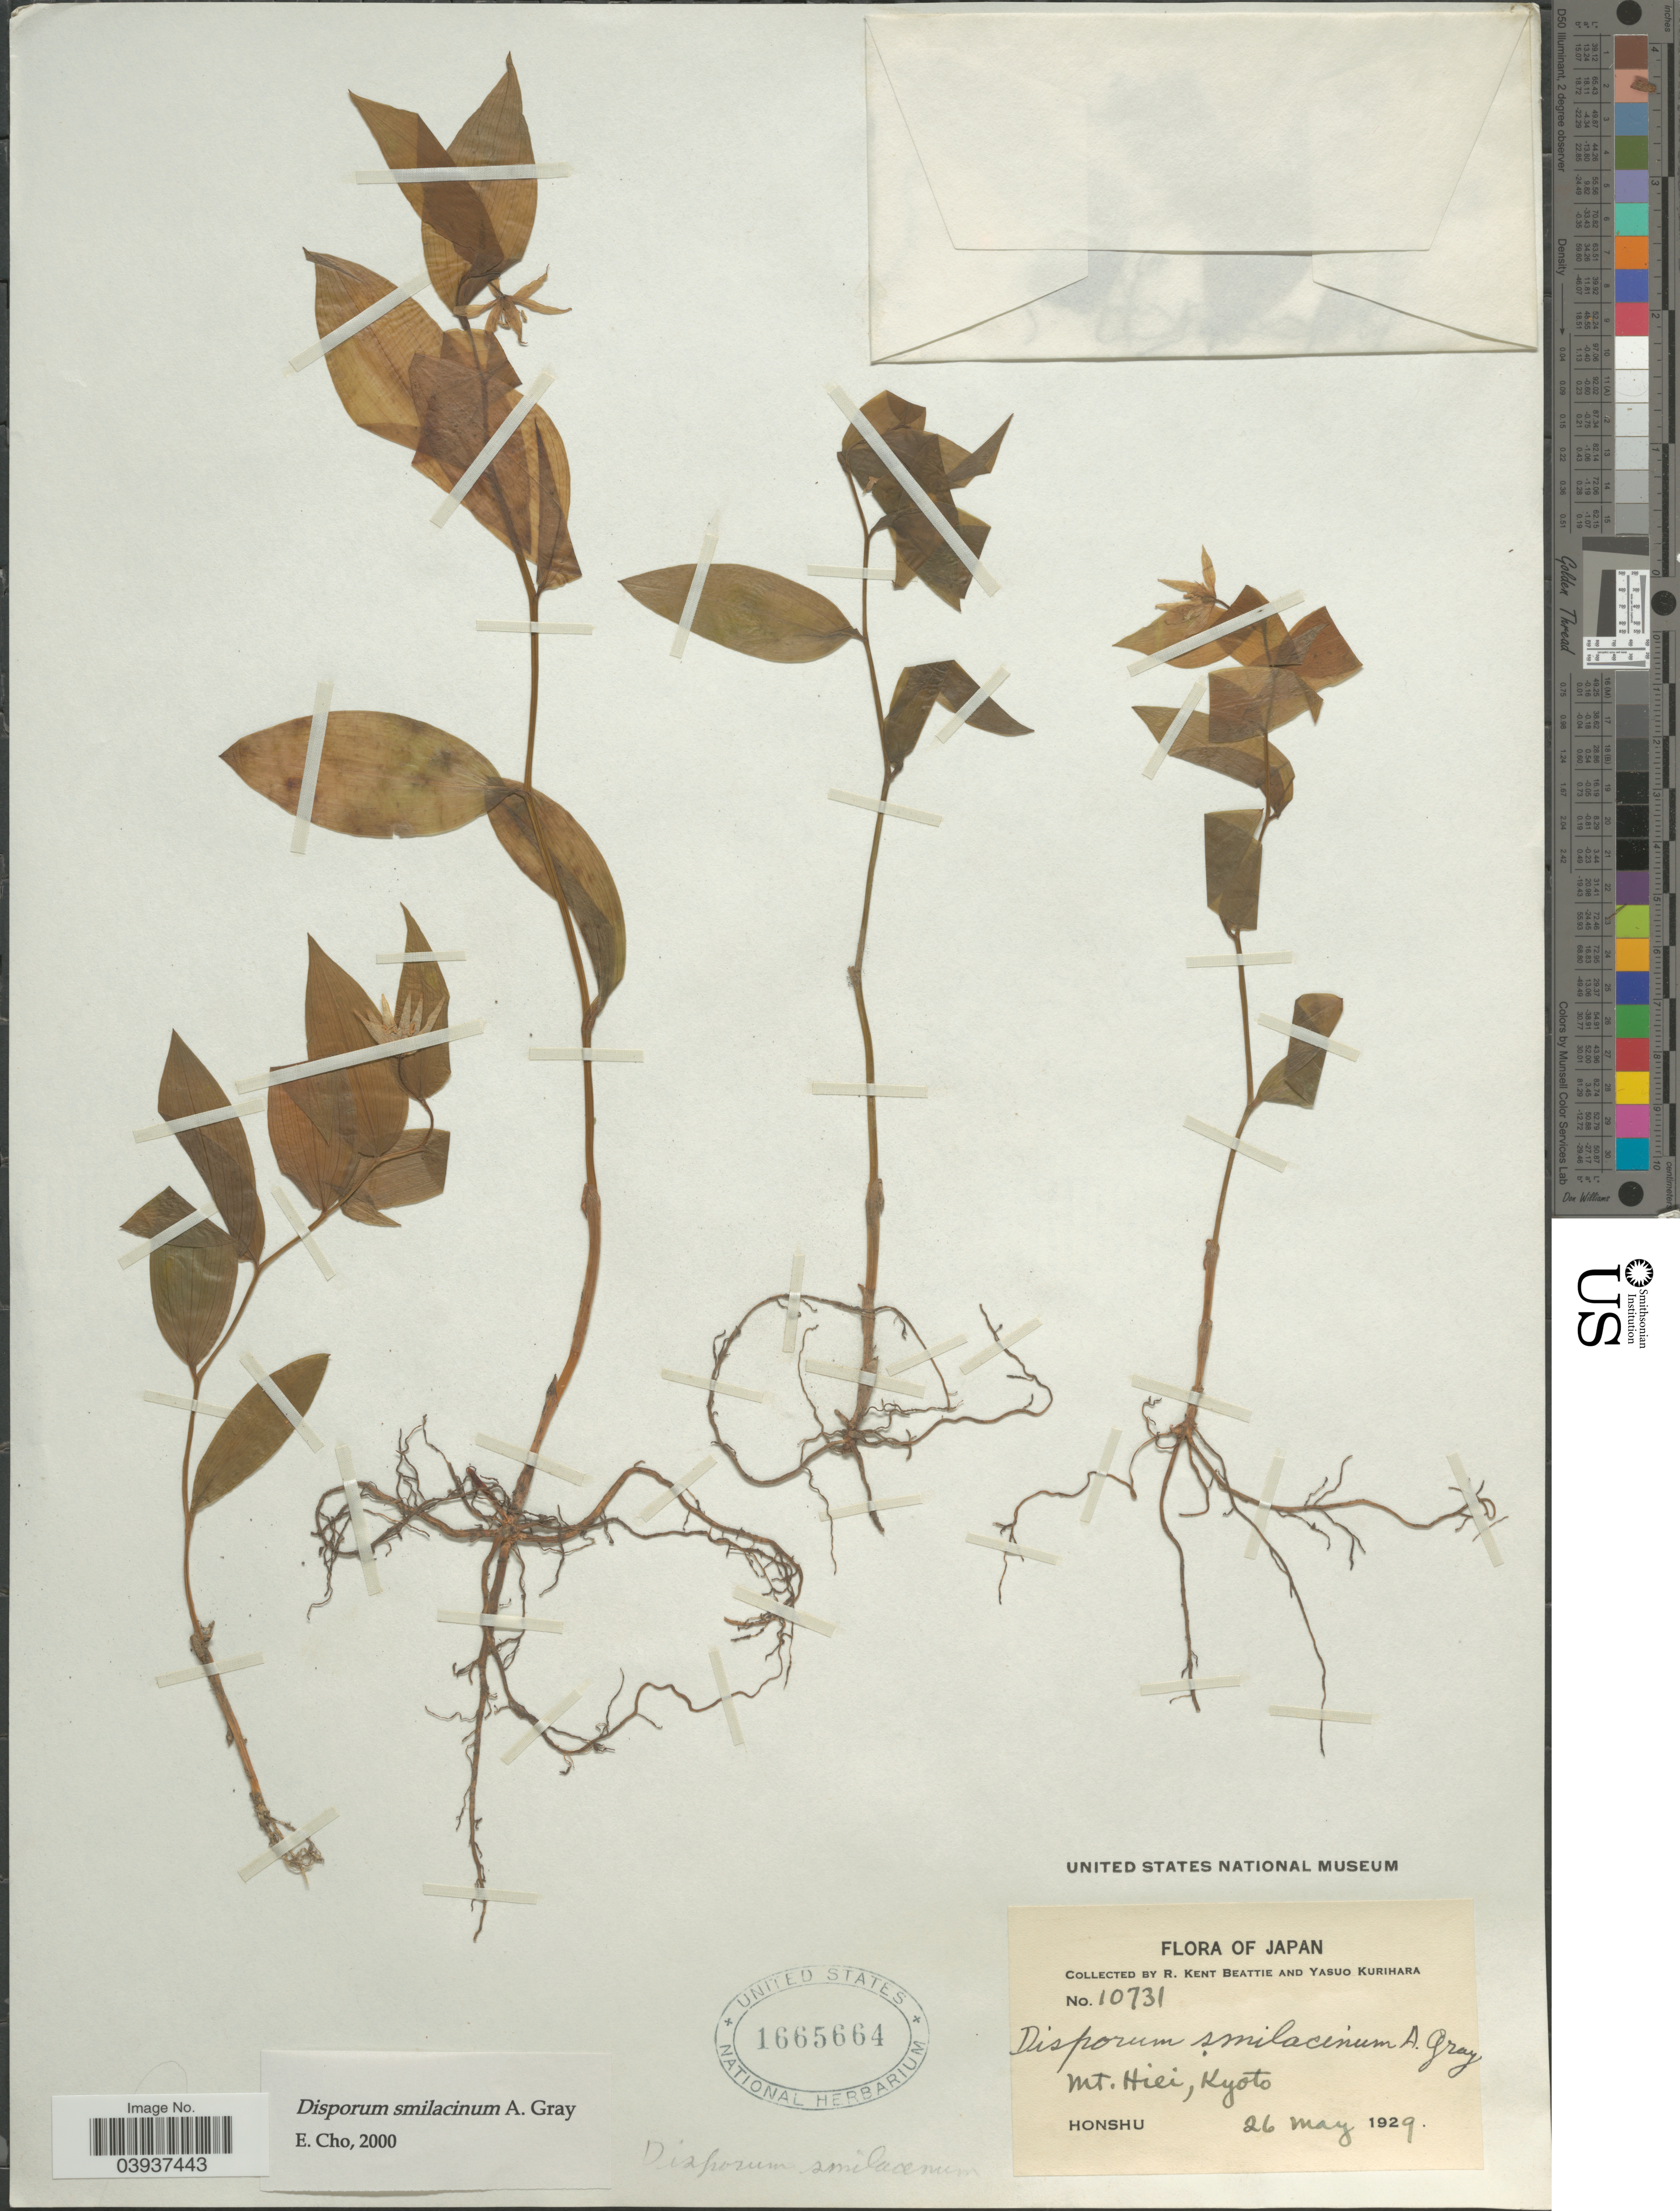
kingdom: Plantae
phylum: Tracheophyta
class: Liliopsida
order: Liliales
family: Colchicaceae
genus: Disporum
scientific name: Disporum smilacinum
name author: A. Gray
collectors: R. K. Beattie & Y. Kurihara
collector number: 10731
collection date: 1929-05-26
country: Japan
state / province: Kyoto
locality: Mt. Hiei. Honshu.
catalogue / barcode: US 1665664